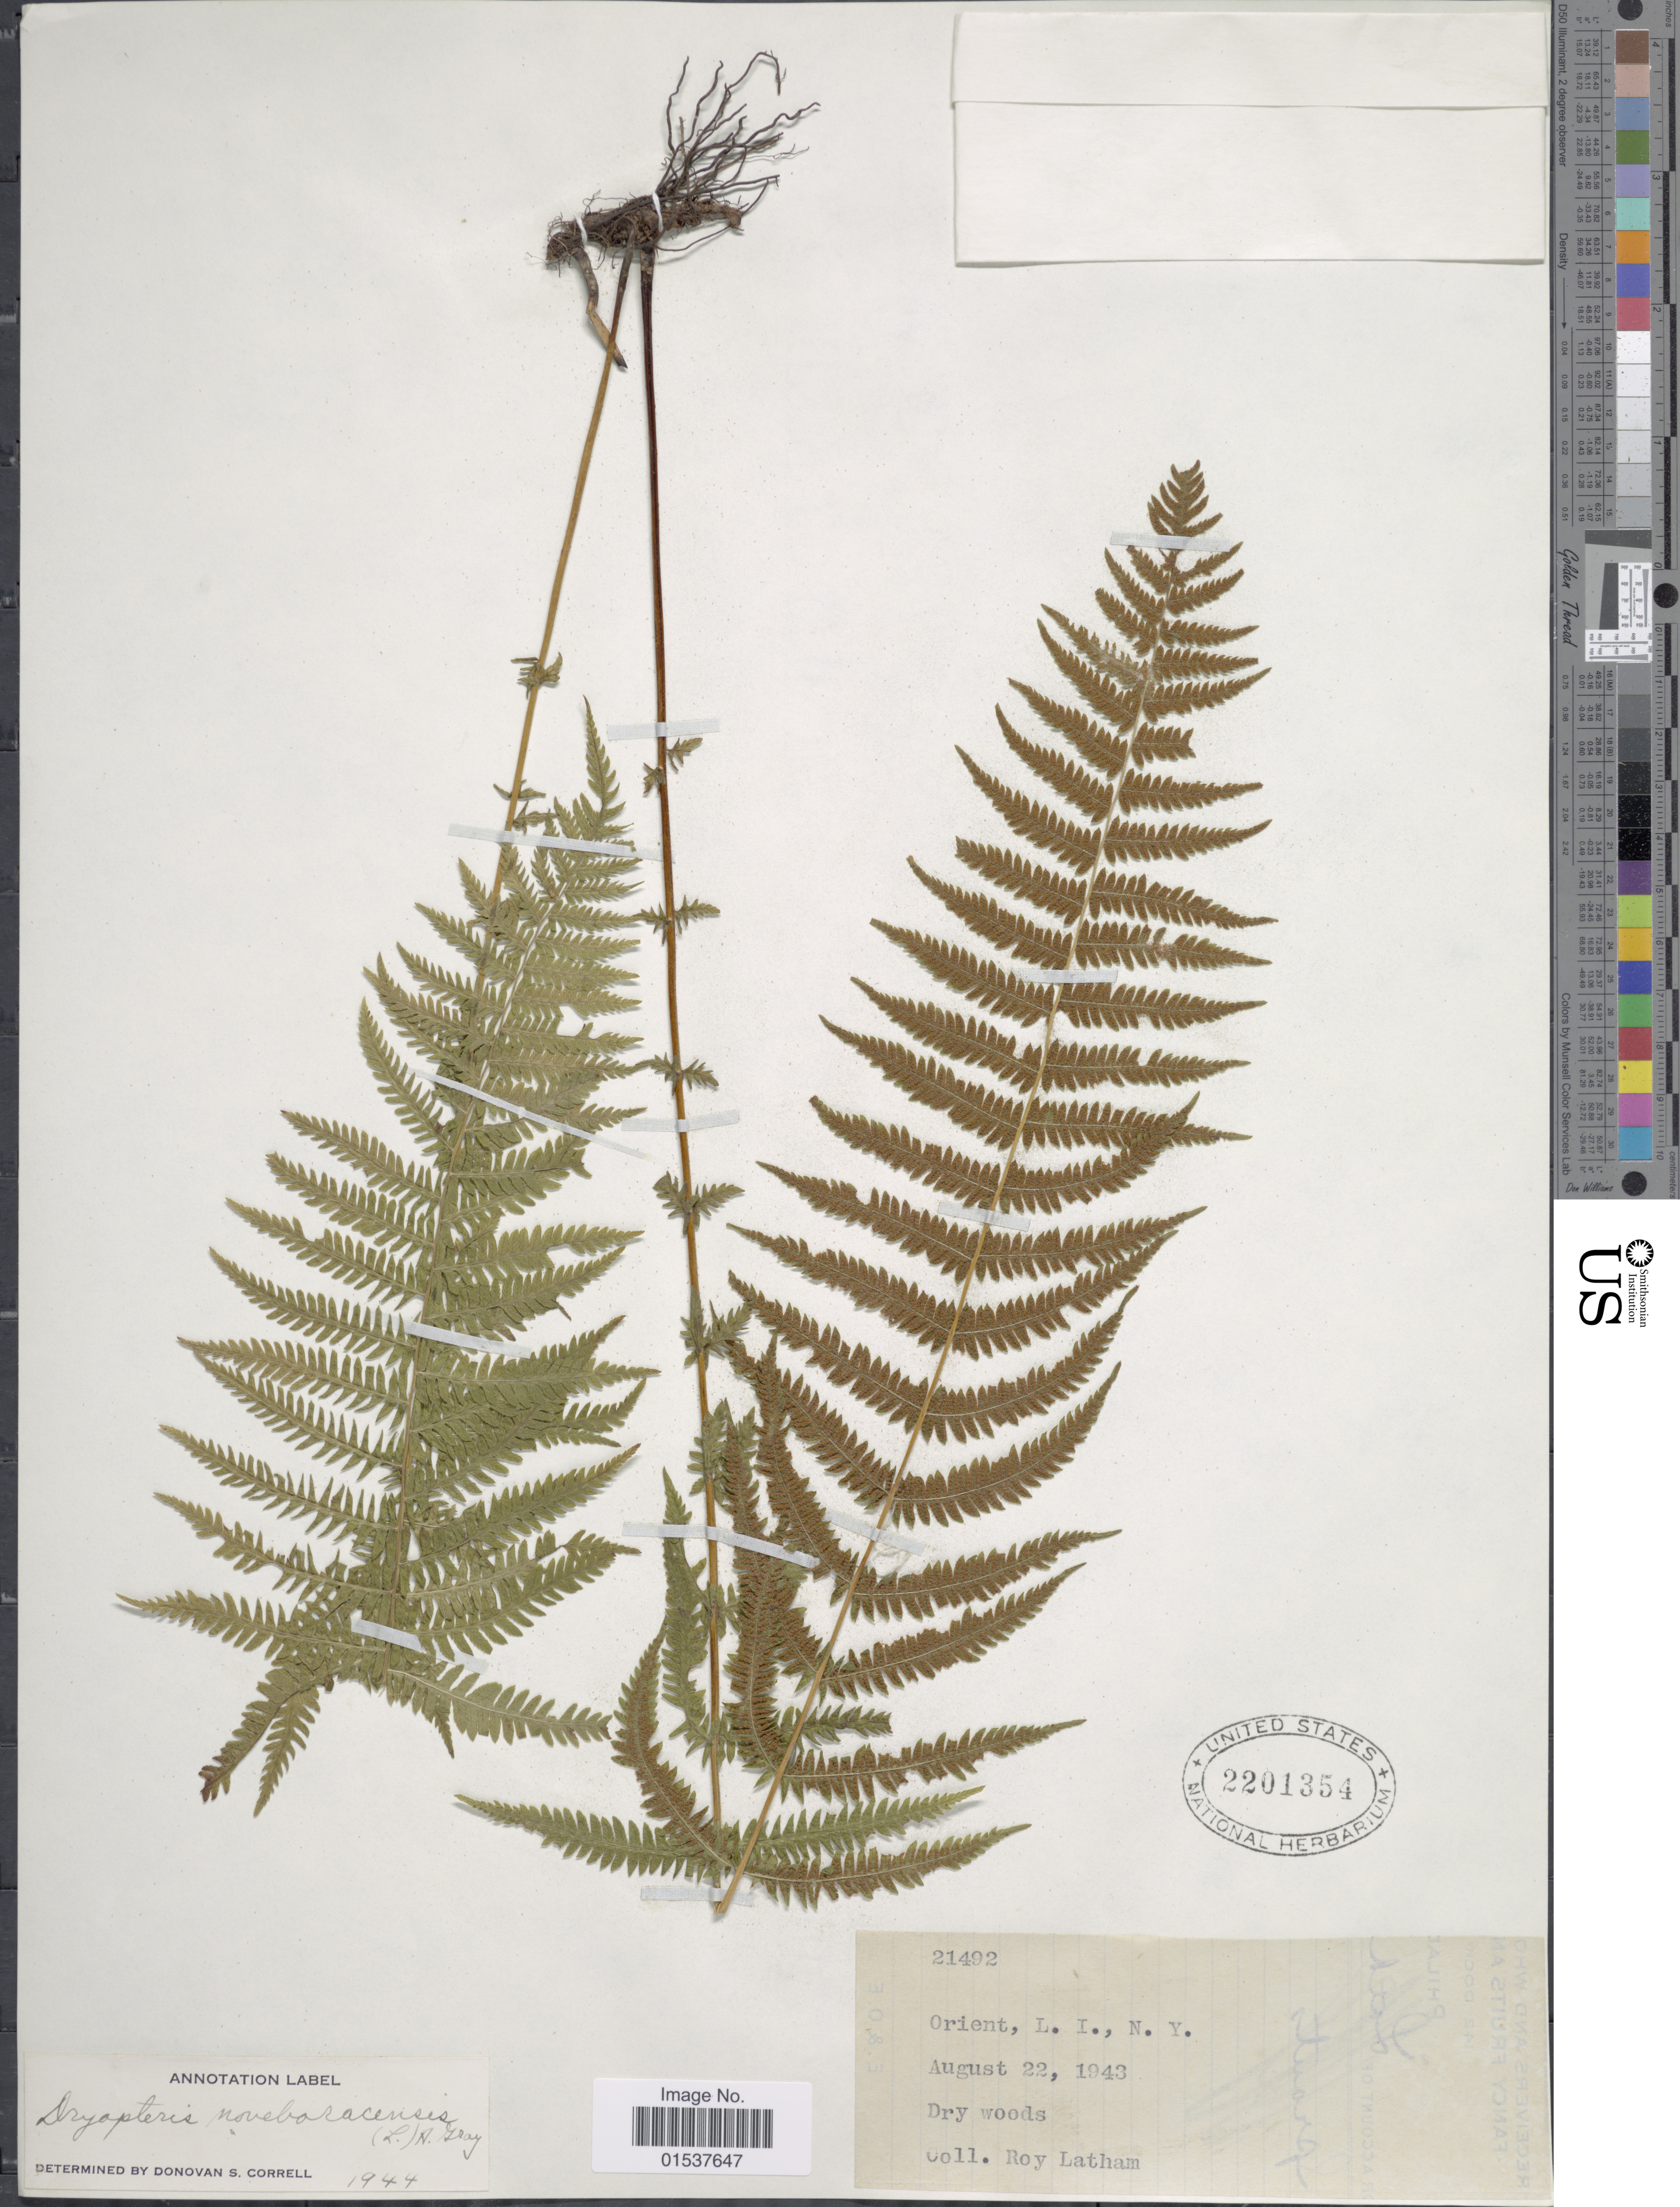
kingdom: Plantae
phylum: Tracheophyta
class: Polypodiopsida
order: Polypodiales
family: Thelypteridaceae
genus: Parathelypteris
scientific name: Parathelypteris noveboracensis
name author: (L.) Ching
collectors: R. Latham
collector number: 21492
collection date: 1943-08-22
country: United States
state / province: New York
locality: Orient, L. I., N. Y.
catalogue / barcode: US 2201354